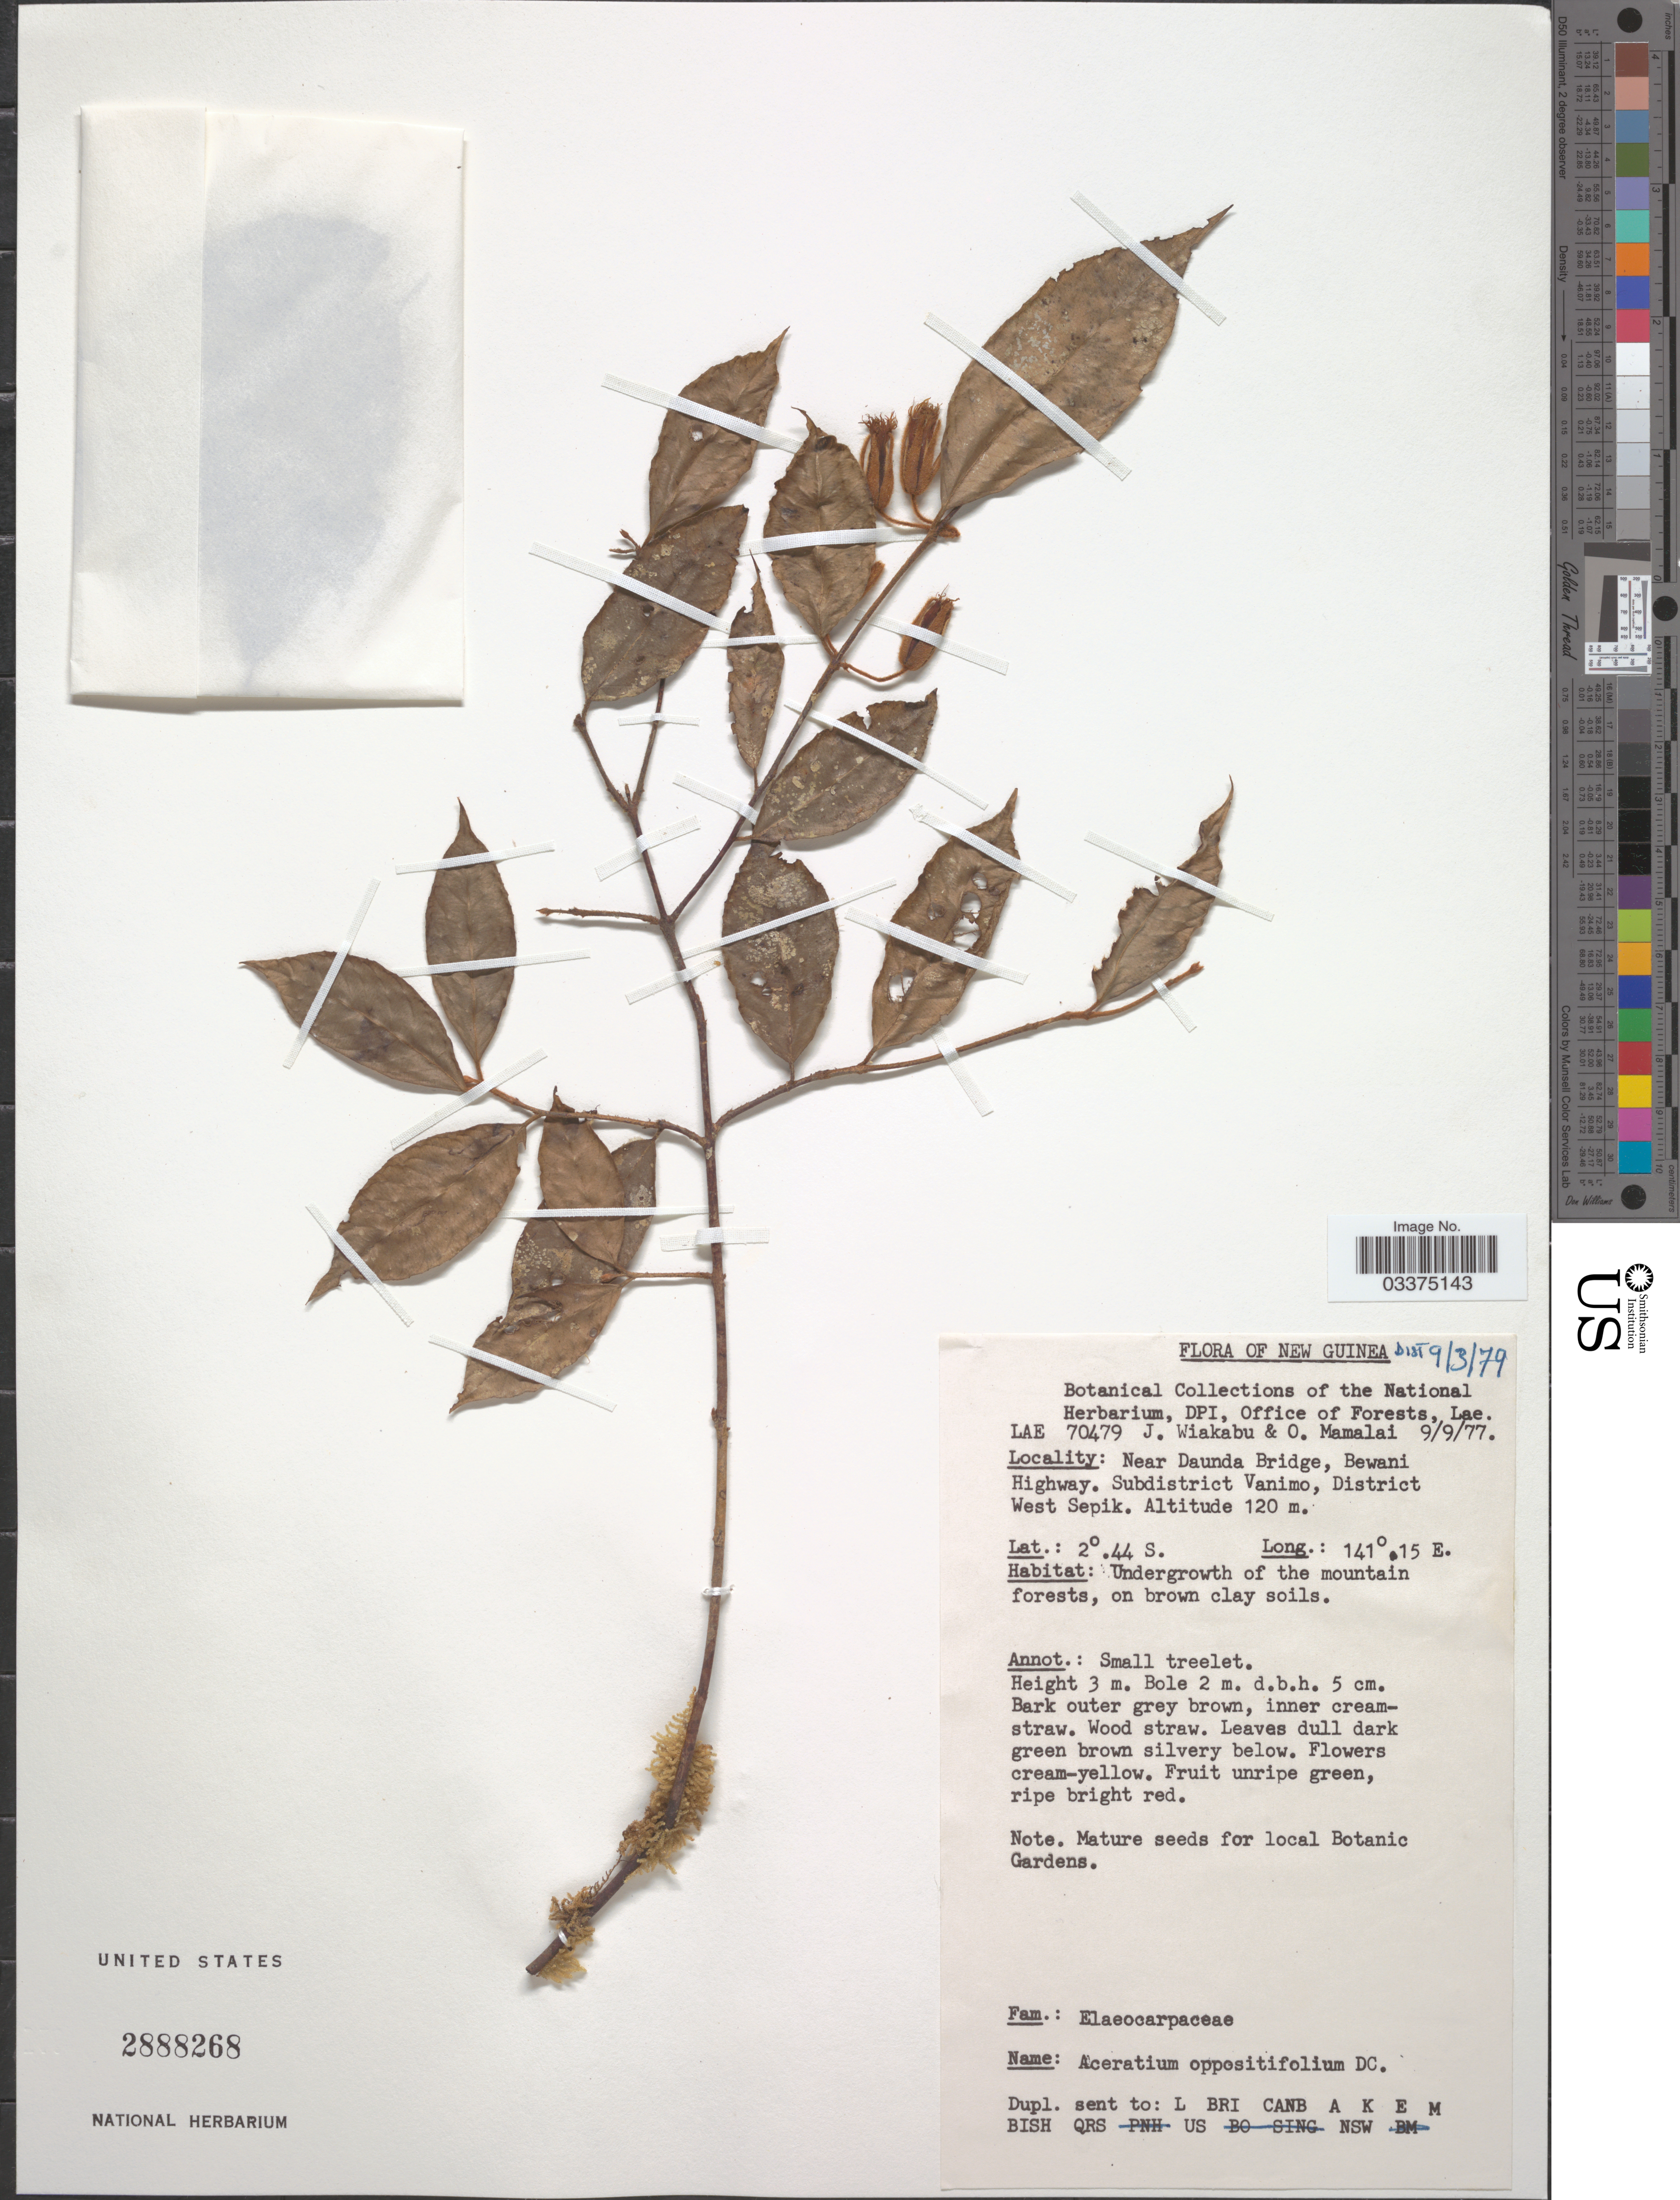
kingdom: Plantae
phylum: Tracheophyta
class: Magnoliopsida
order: Oxalidales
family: Elaeocarpaceae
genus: Aceratium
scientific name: Aceratium oppositifolium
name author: DC.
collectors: J. Wiakabu & O. Mamalai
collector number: LAE 70479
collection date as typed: Transcribed d/m/y: 9/9/77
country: Papua New Guinea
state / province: Sandaun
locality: New Guinea. Near Daunda Bridge, Bewani Highway. Subdistrict Vanimo, District West Sepik.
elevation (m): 120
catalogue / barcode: US 2888268